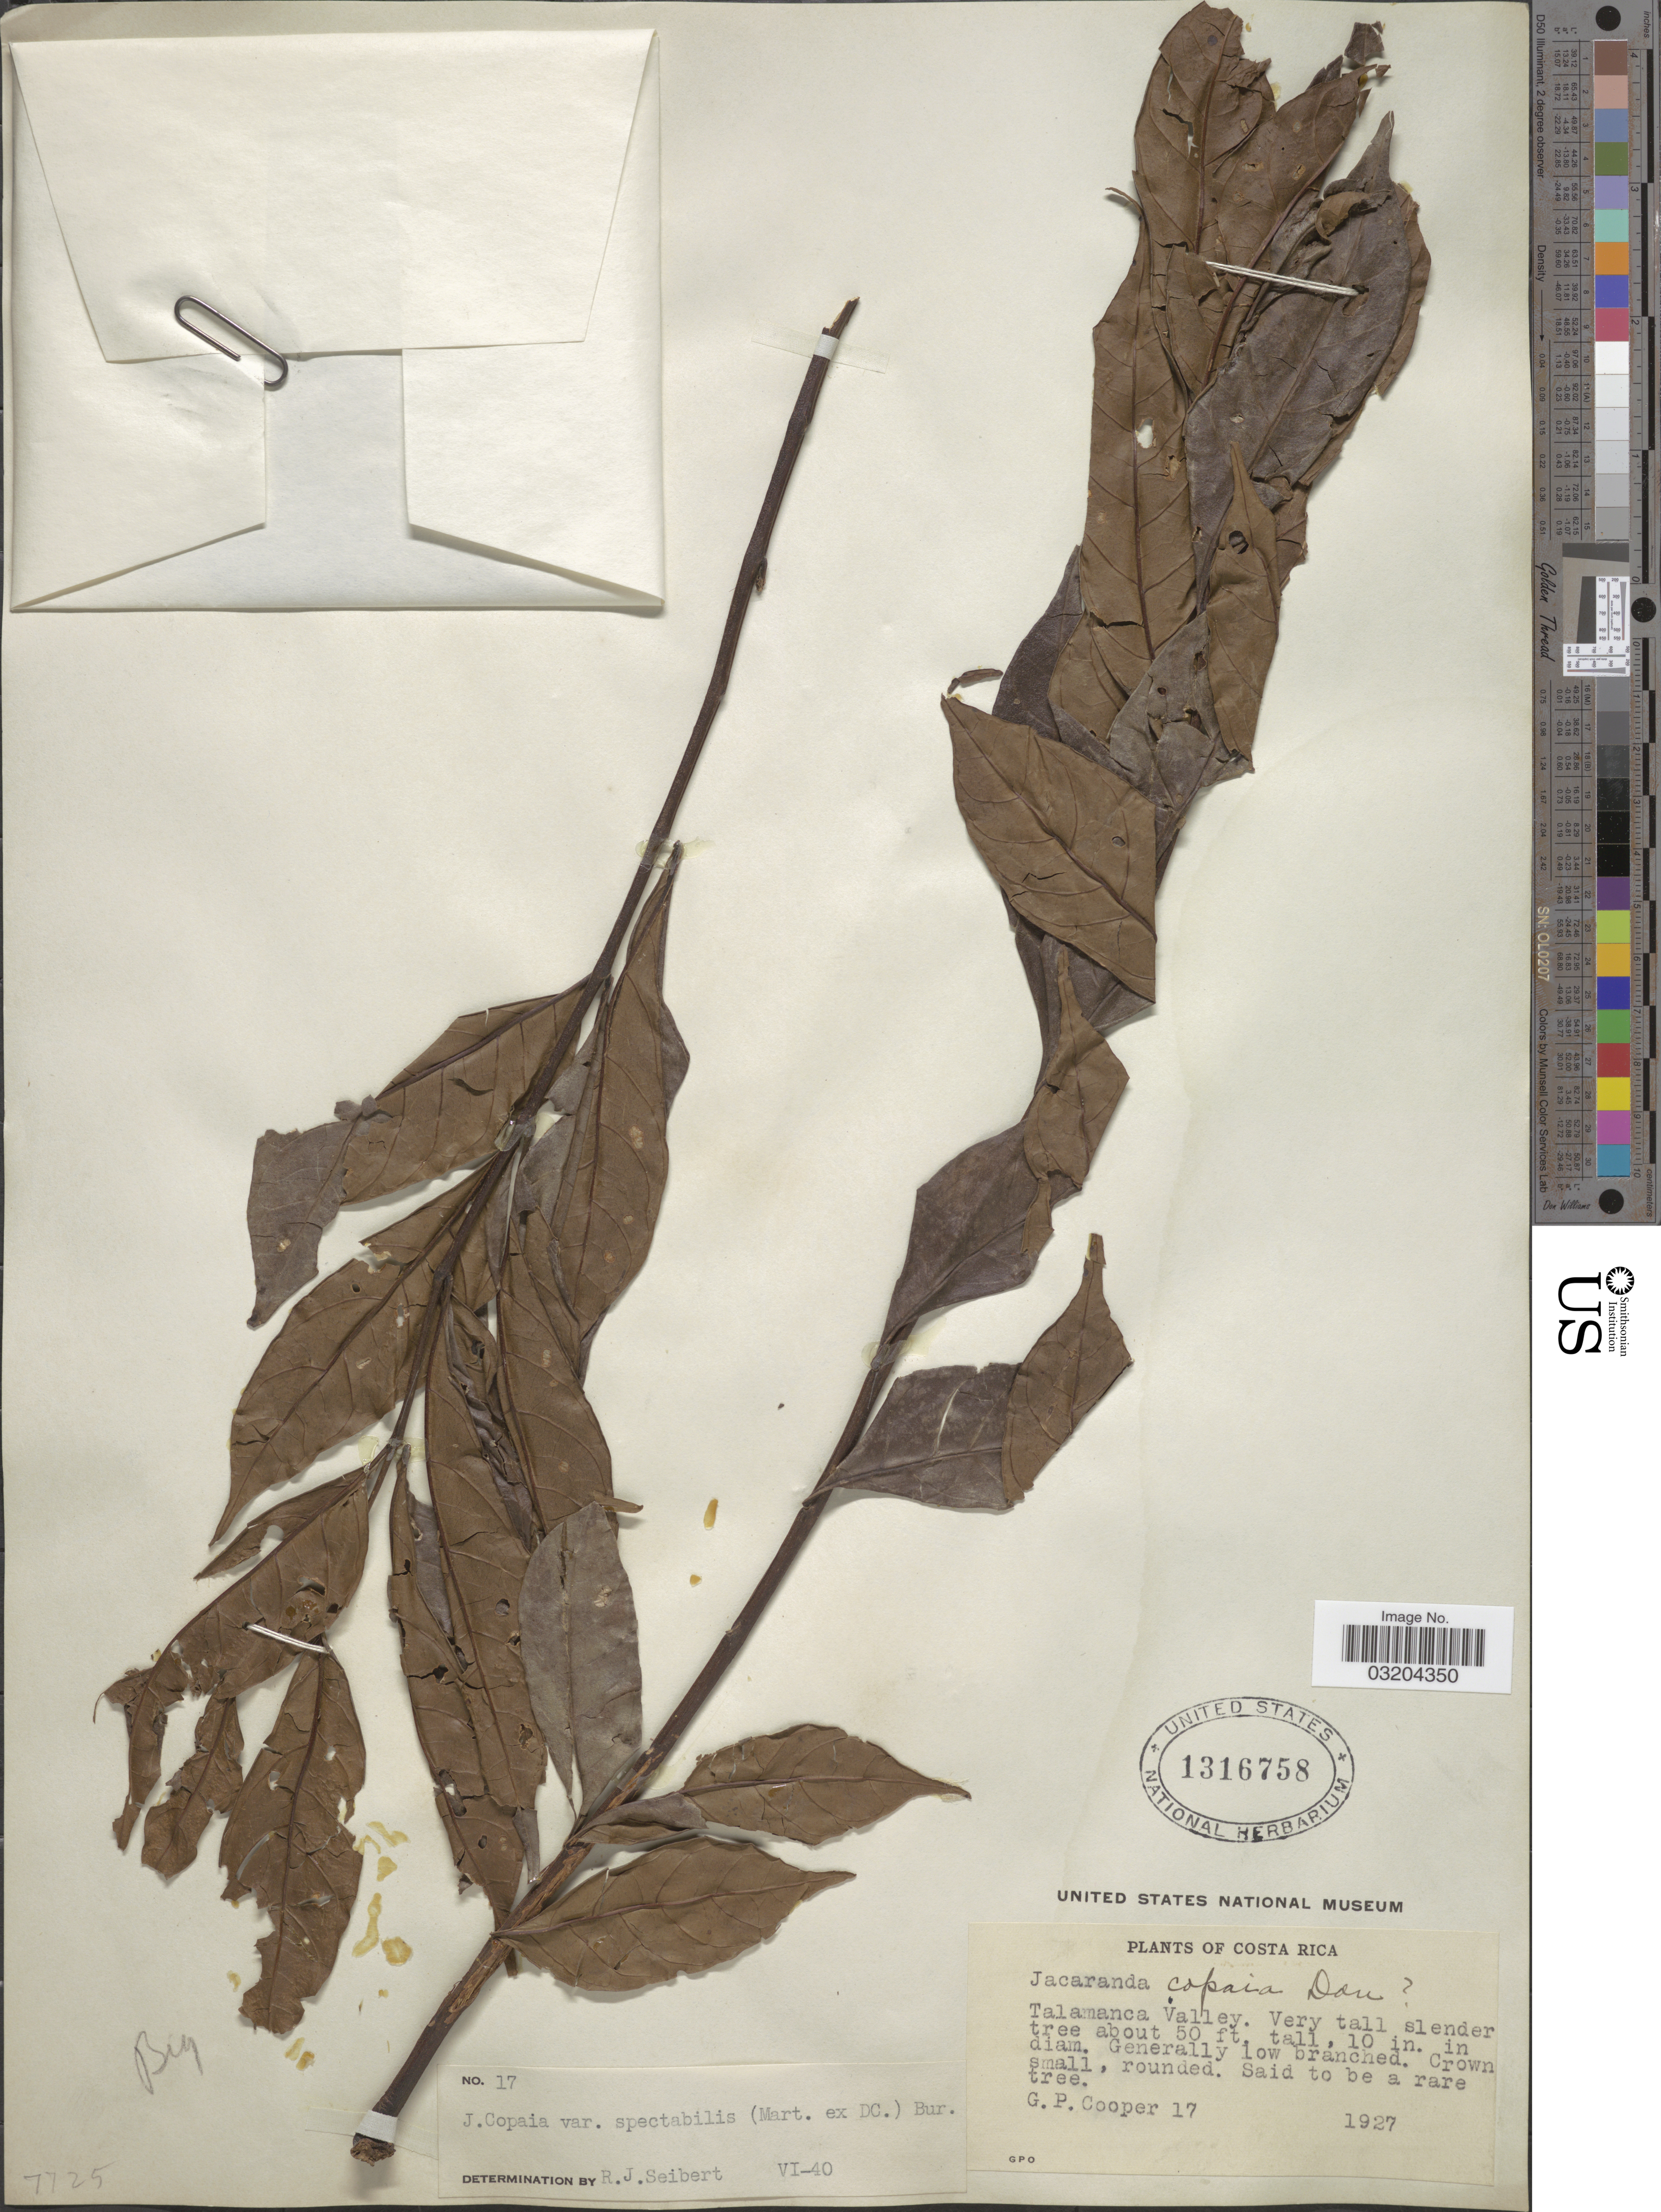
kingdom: Plantae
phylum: Tracheophyta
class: Magnoliopsida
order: Lamiales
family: Bignoniaceae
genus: Jacaranda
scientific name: Jacaranda copaia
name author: (Aubl.) D. Don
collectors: G. Cooper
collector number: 17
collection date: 1927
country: Costa Rica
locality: Talamanca Valley.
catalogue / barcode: US 1316758